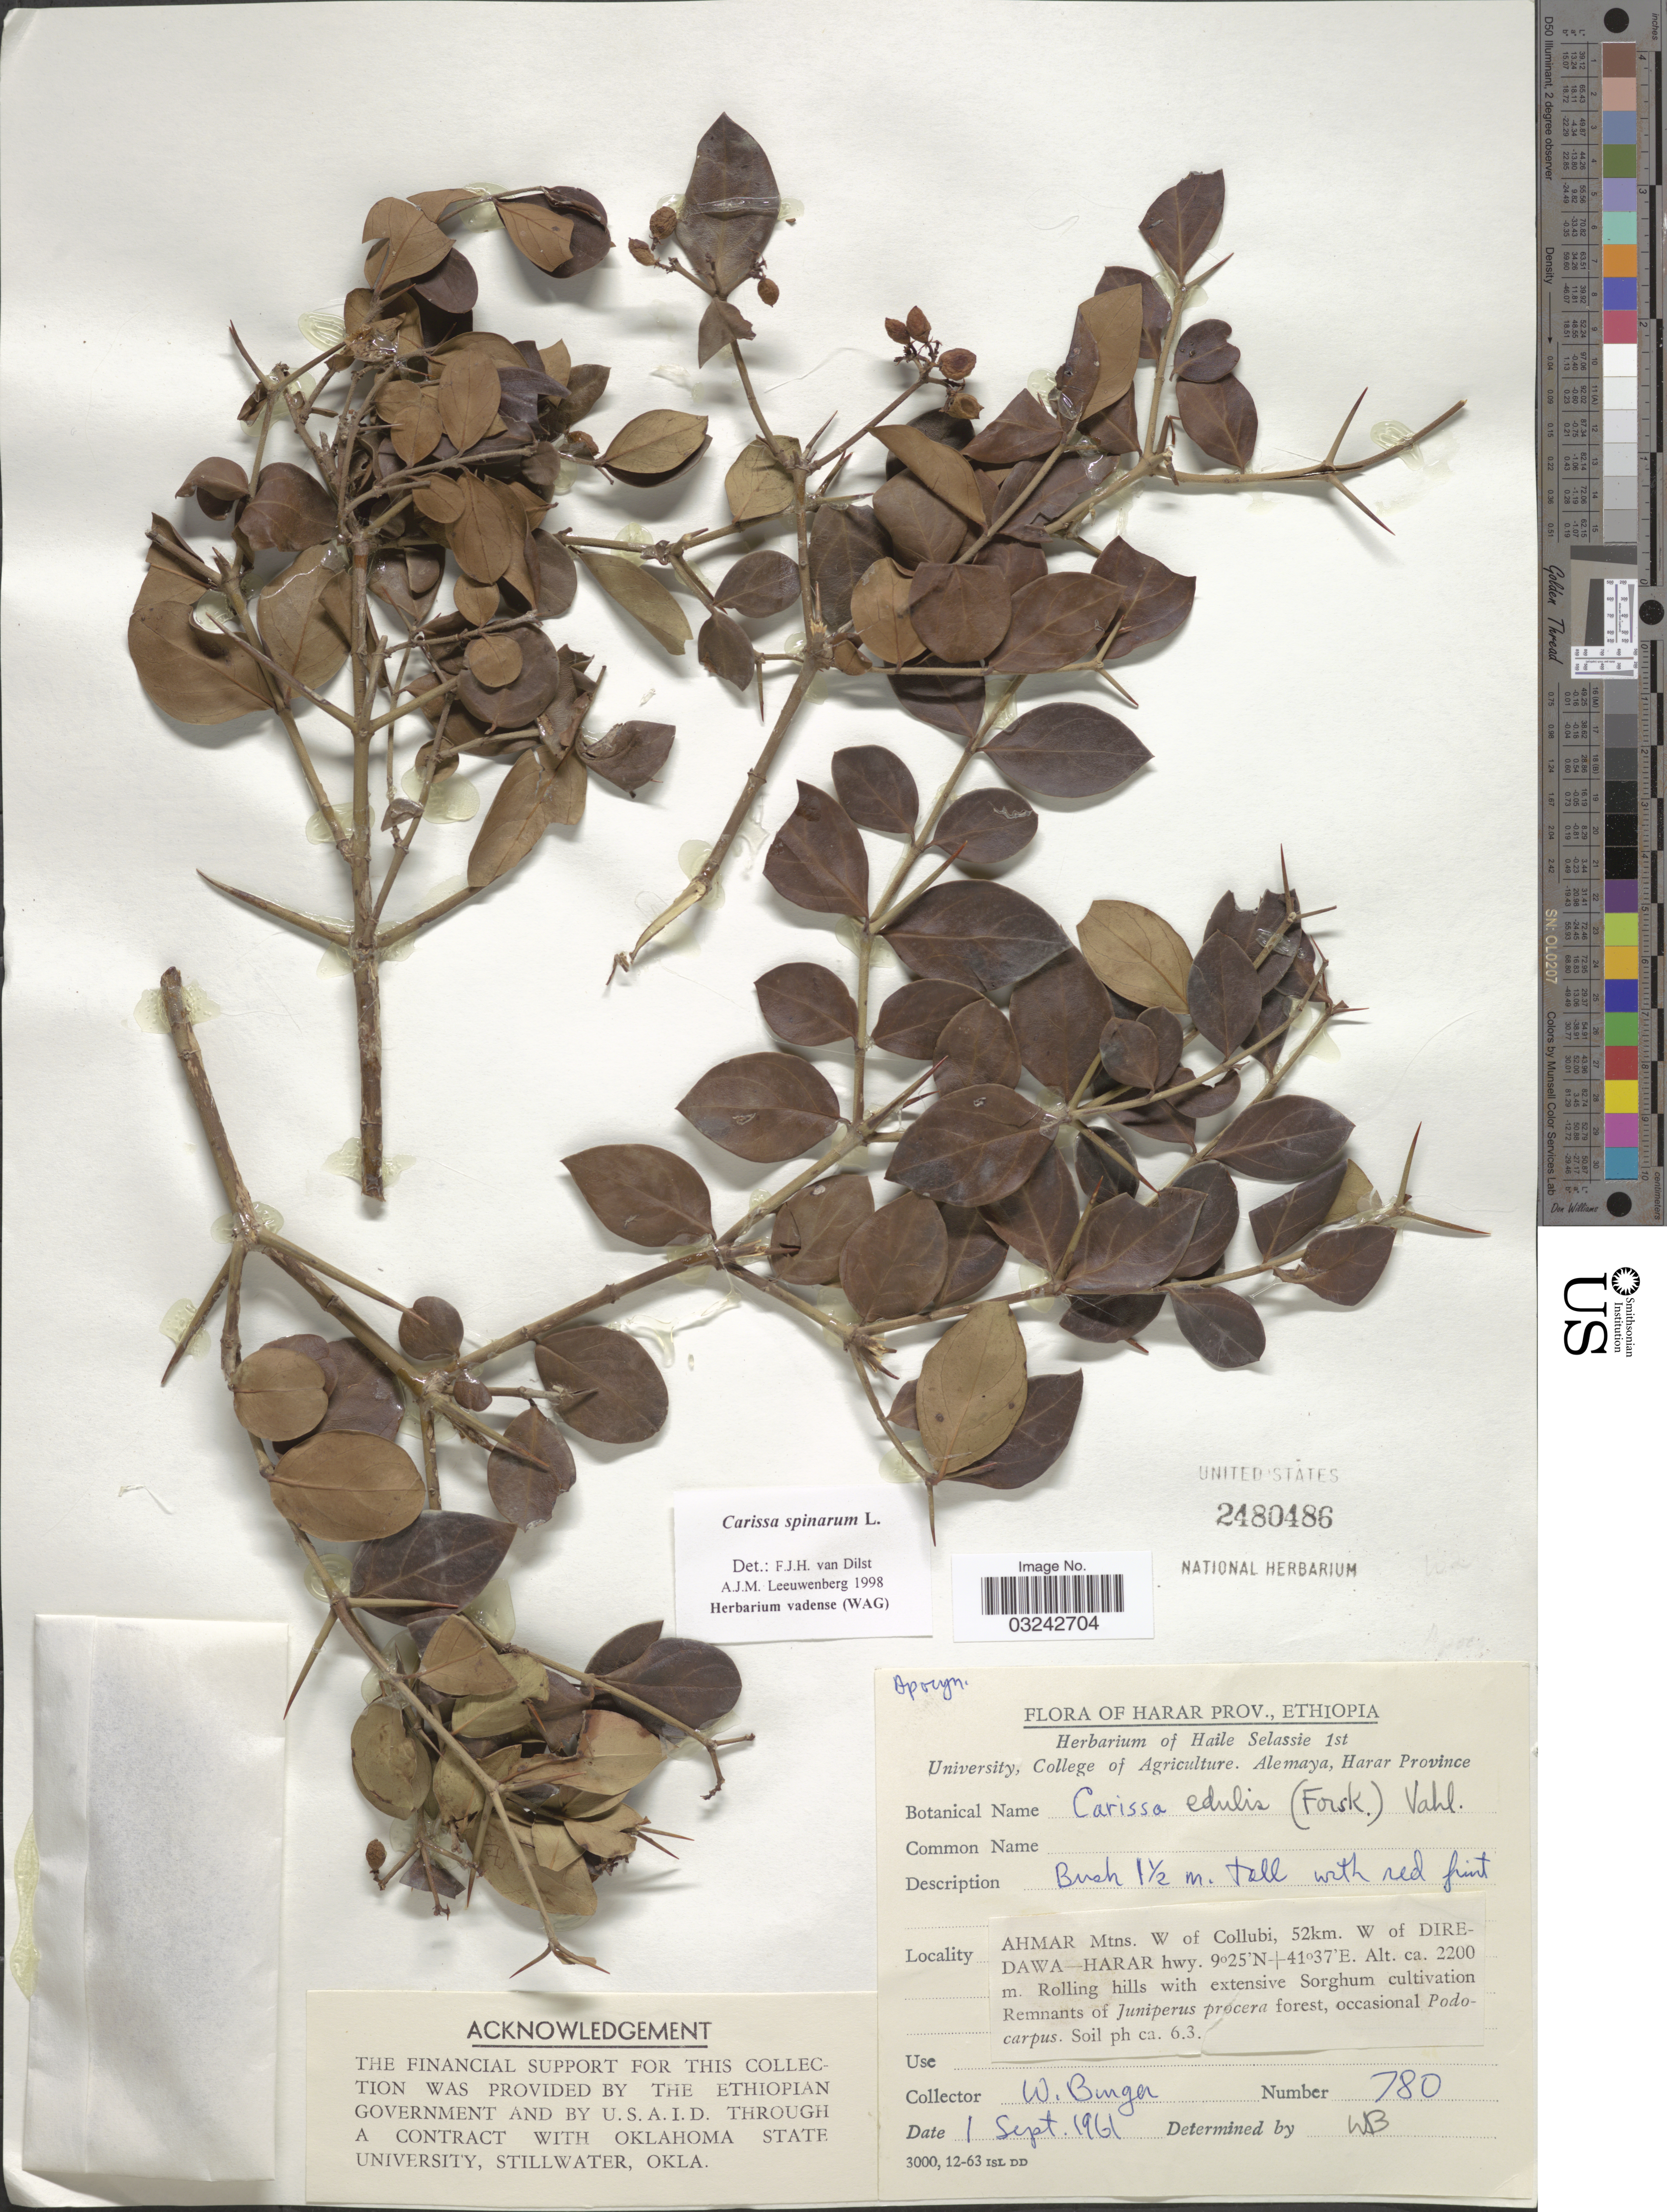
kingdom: Plantae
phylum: Tracheophyta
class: Magnoliopsida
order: Gentianales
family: Apocynaceae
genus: Carissa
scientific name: Carissa spinarum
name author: L.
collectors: W. Burger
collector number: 780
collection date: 1961-09-01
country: Ethiopia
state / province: Dire Dawa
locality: Harar Prov. Ahmar Mtns. W of Collubi, 52km, W of Dire-Dawa-Harar hwy.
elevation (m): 2200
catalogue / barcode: US 2480486